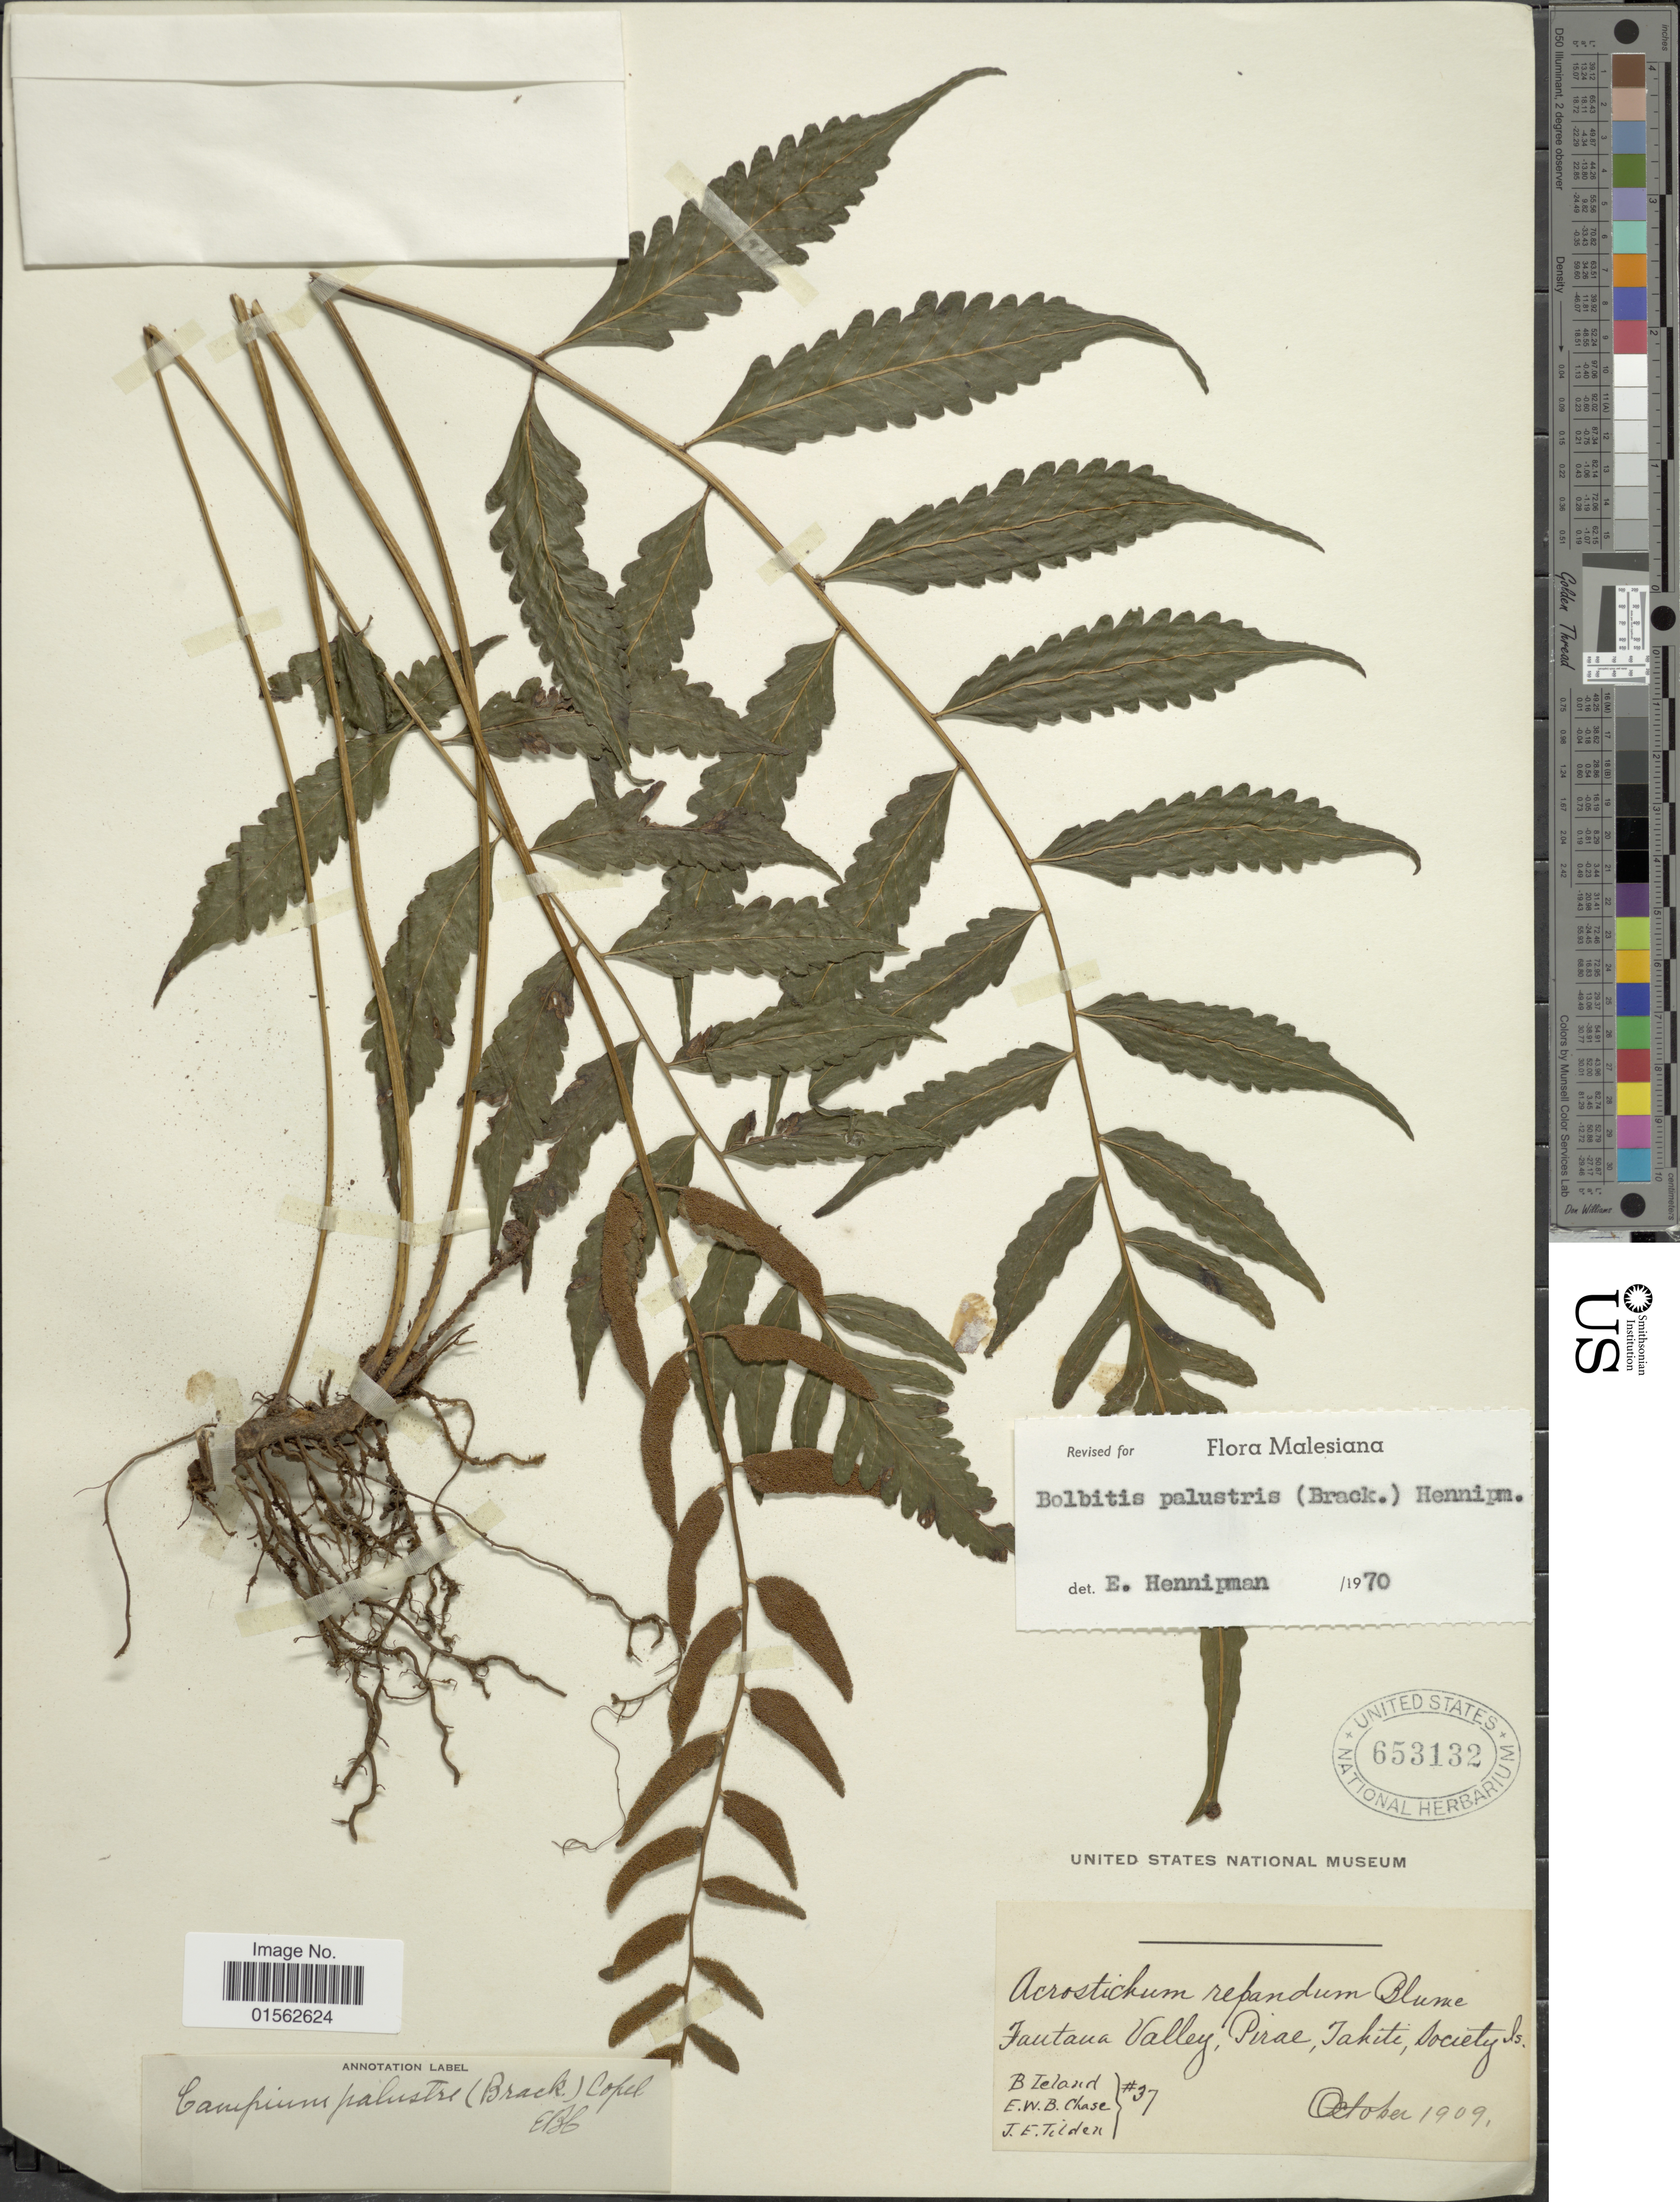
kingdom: Plantae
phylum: Tracheophyta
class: Polypodiopsida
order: Polypodiales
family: Dryopteridaceae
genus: Bolbitis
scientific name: Bolbitis palustris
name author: (Brack.) Hennipman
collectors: B. Leland, E. W. Chase & J. E. Tilden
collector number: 37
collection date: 1909-10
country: French Polynesia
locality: Fautaua Valley, Pirae, Takiti, Society Isl.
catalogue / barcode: US 653132